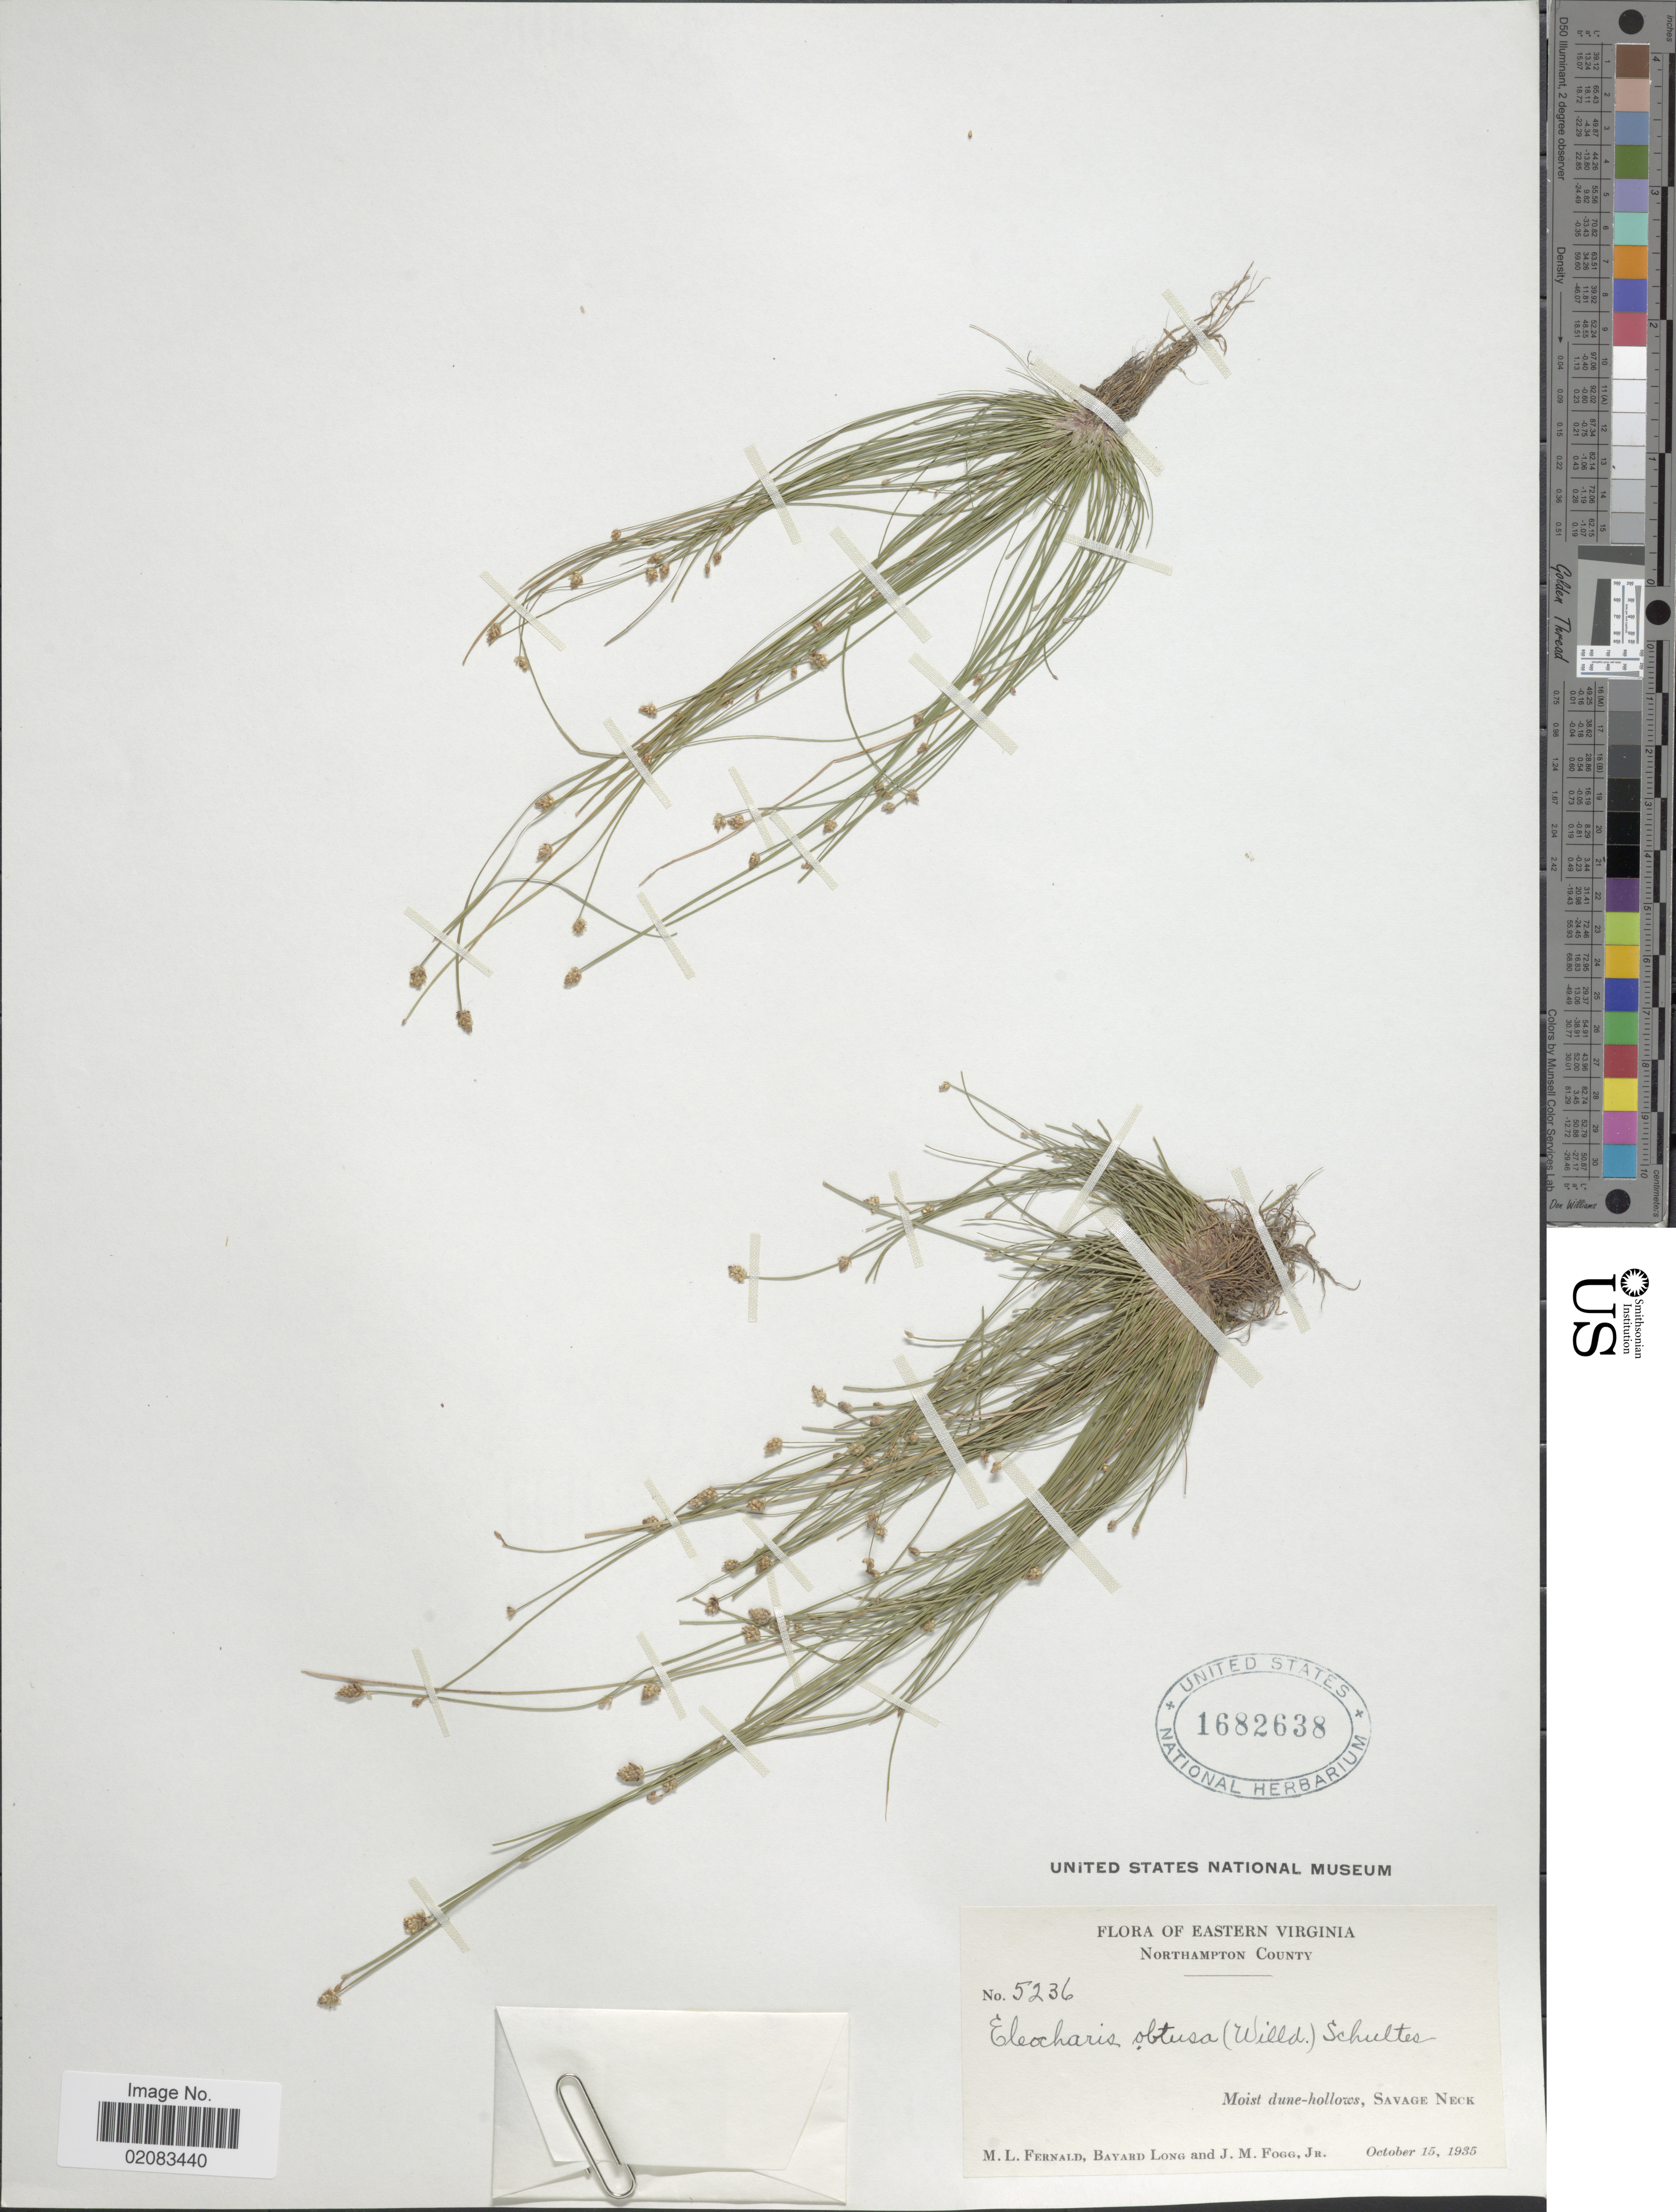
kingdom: Plantae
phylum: Tracheophyta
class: Liliopsida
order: Poales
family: Cyperaceae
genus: Eleocharis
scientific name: Eleocharis obtusa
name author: (Willd.) Schult.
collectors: M. L. Fernald, B. Long & J. Fogg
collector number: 5236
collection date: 1935-10-15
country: United States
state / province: Virginia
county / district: Northampton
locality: Eastern Virginia, Moist dune-hollows, Savage Neck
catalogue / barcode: US 1682638